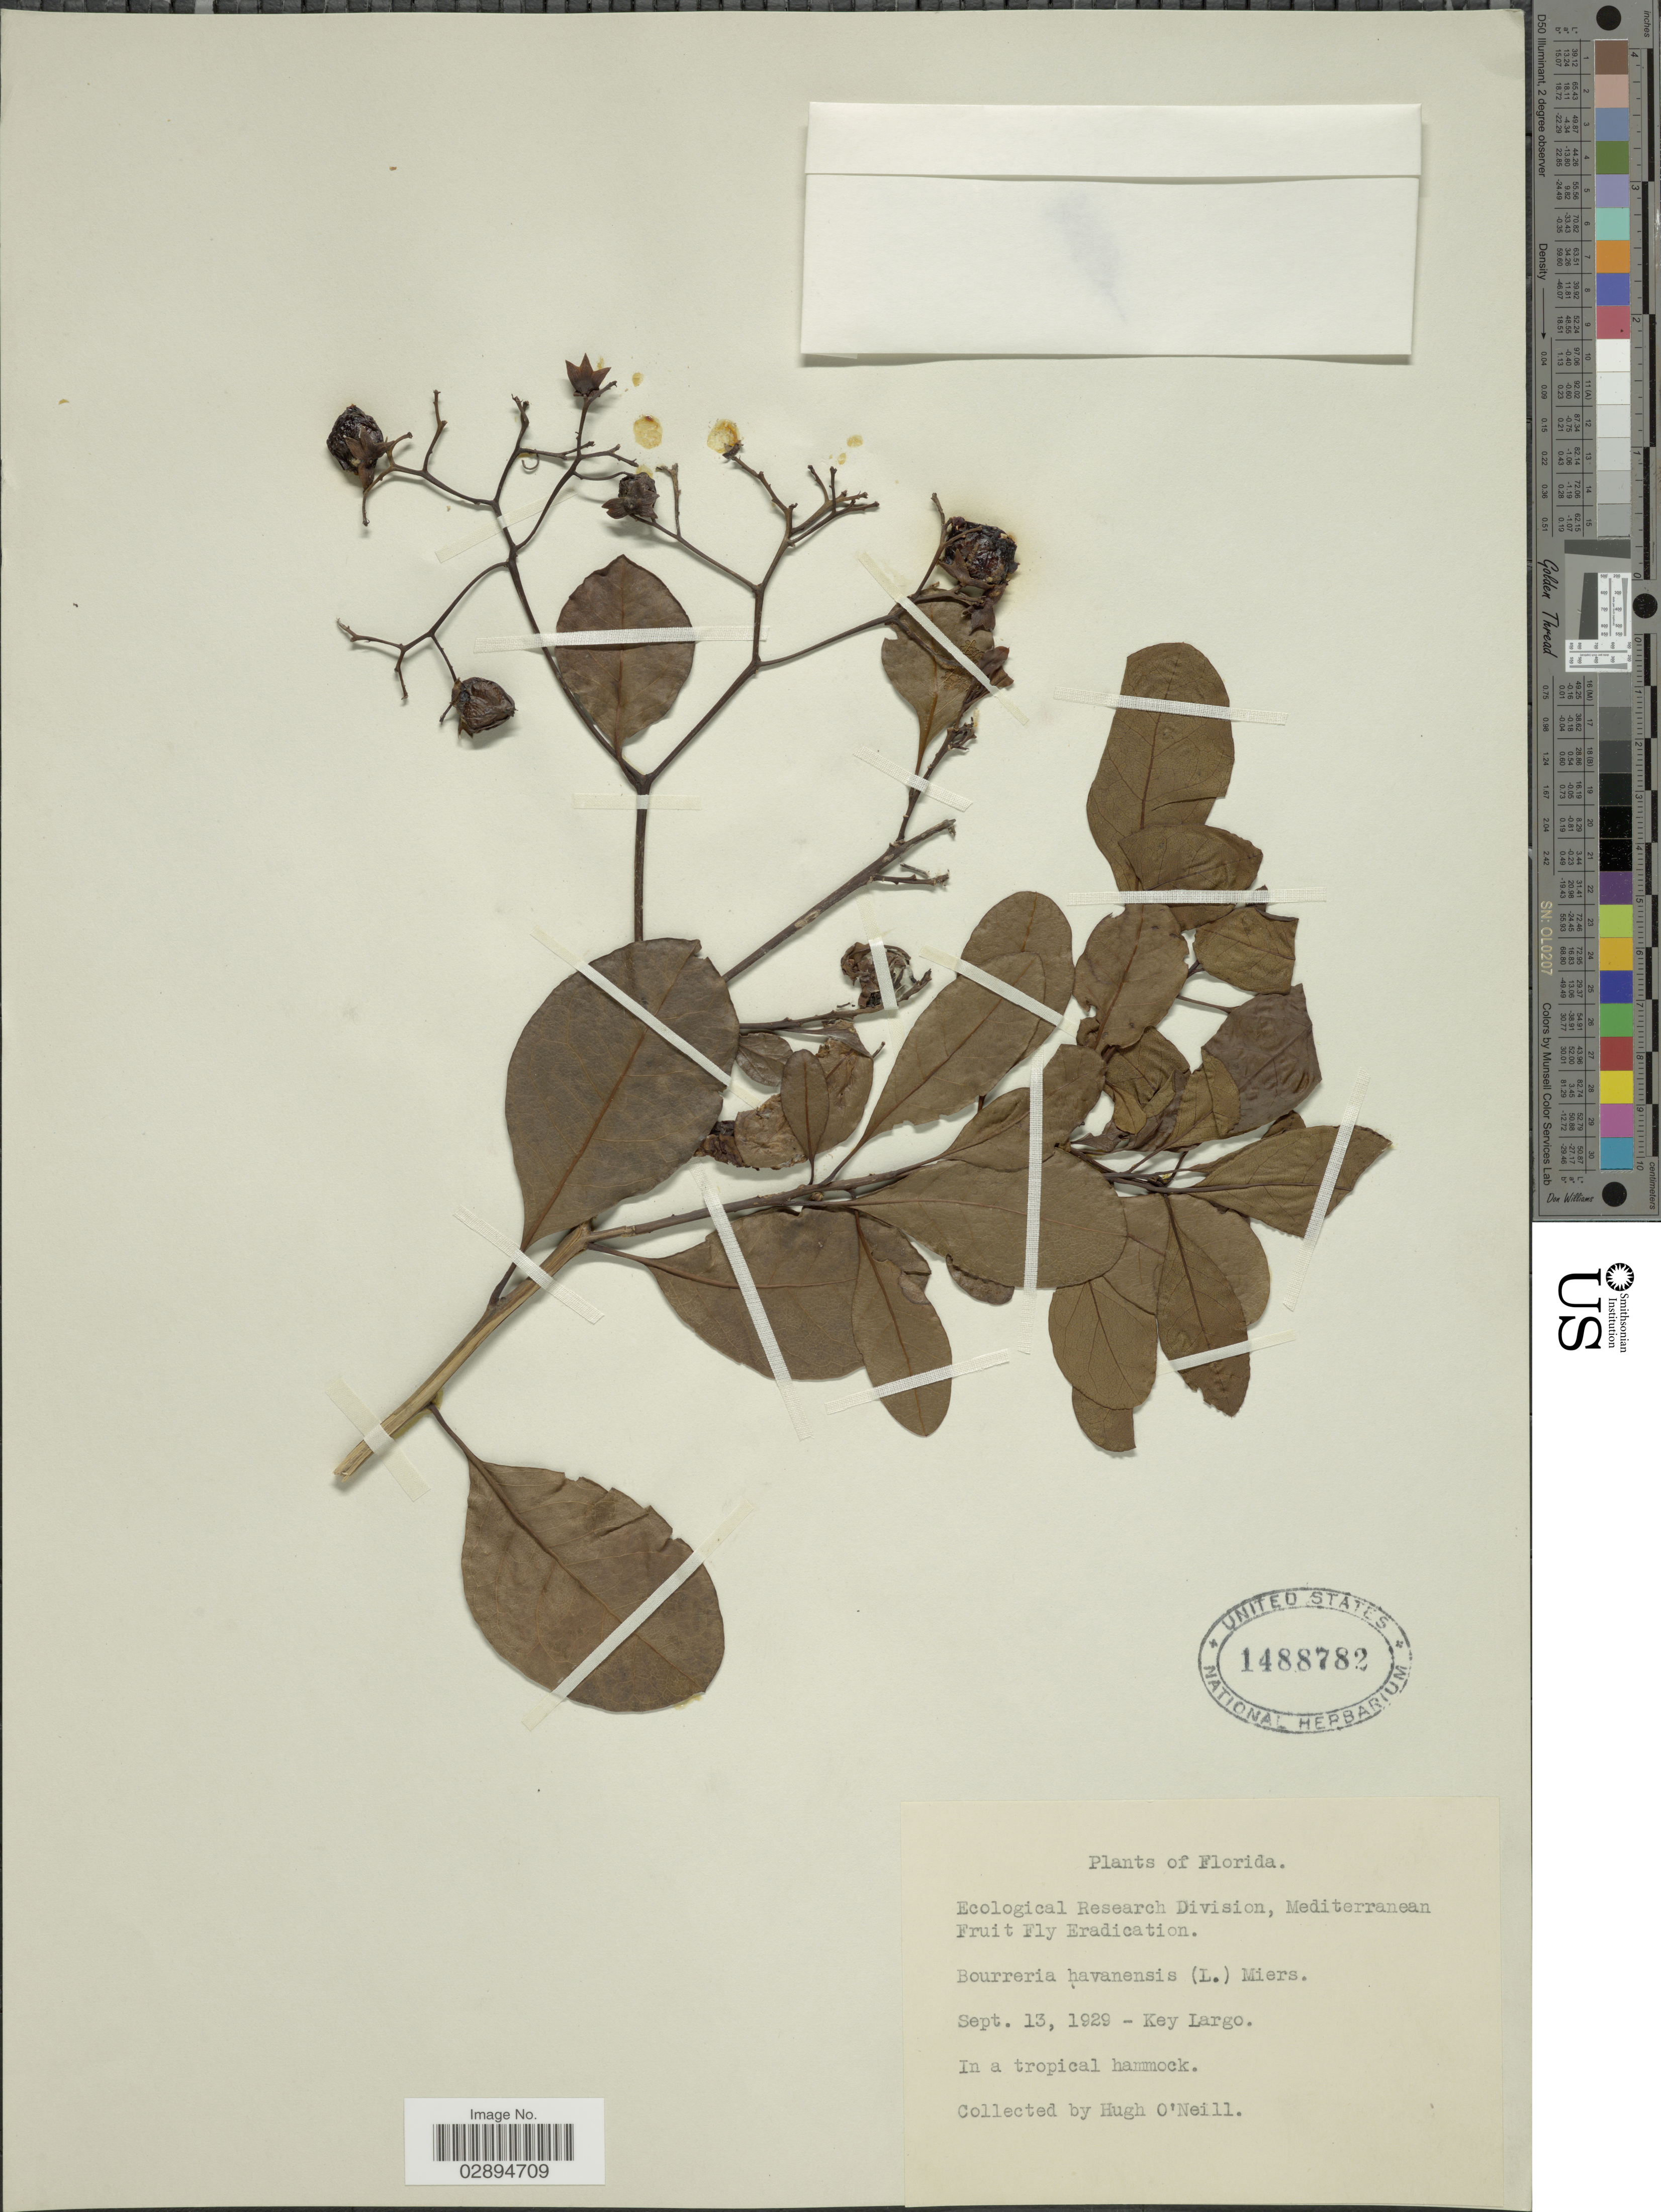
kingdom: Plantae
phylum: Tracheophyta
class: Magnoliopsida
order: Boraginales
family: Ehretiaceae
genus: Bourreria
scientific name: Bourreria ovata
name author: Miers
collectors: H. O'Neill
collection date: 1929-09-13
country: United States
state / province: Florida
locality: Key Largo. In a tropical hammock.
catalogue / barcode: US 1488782